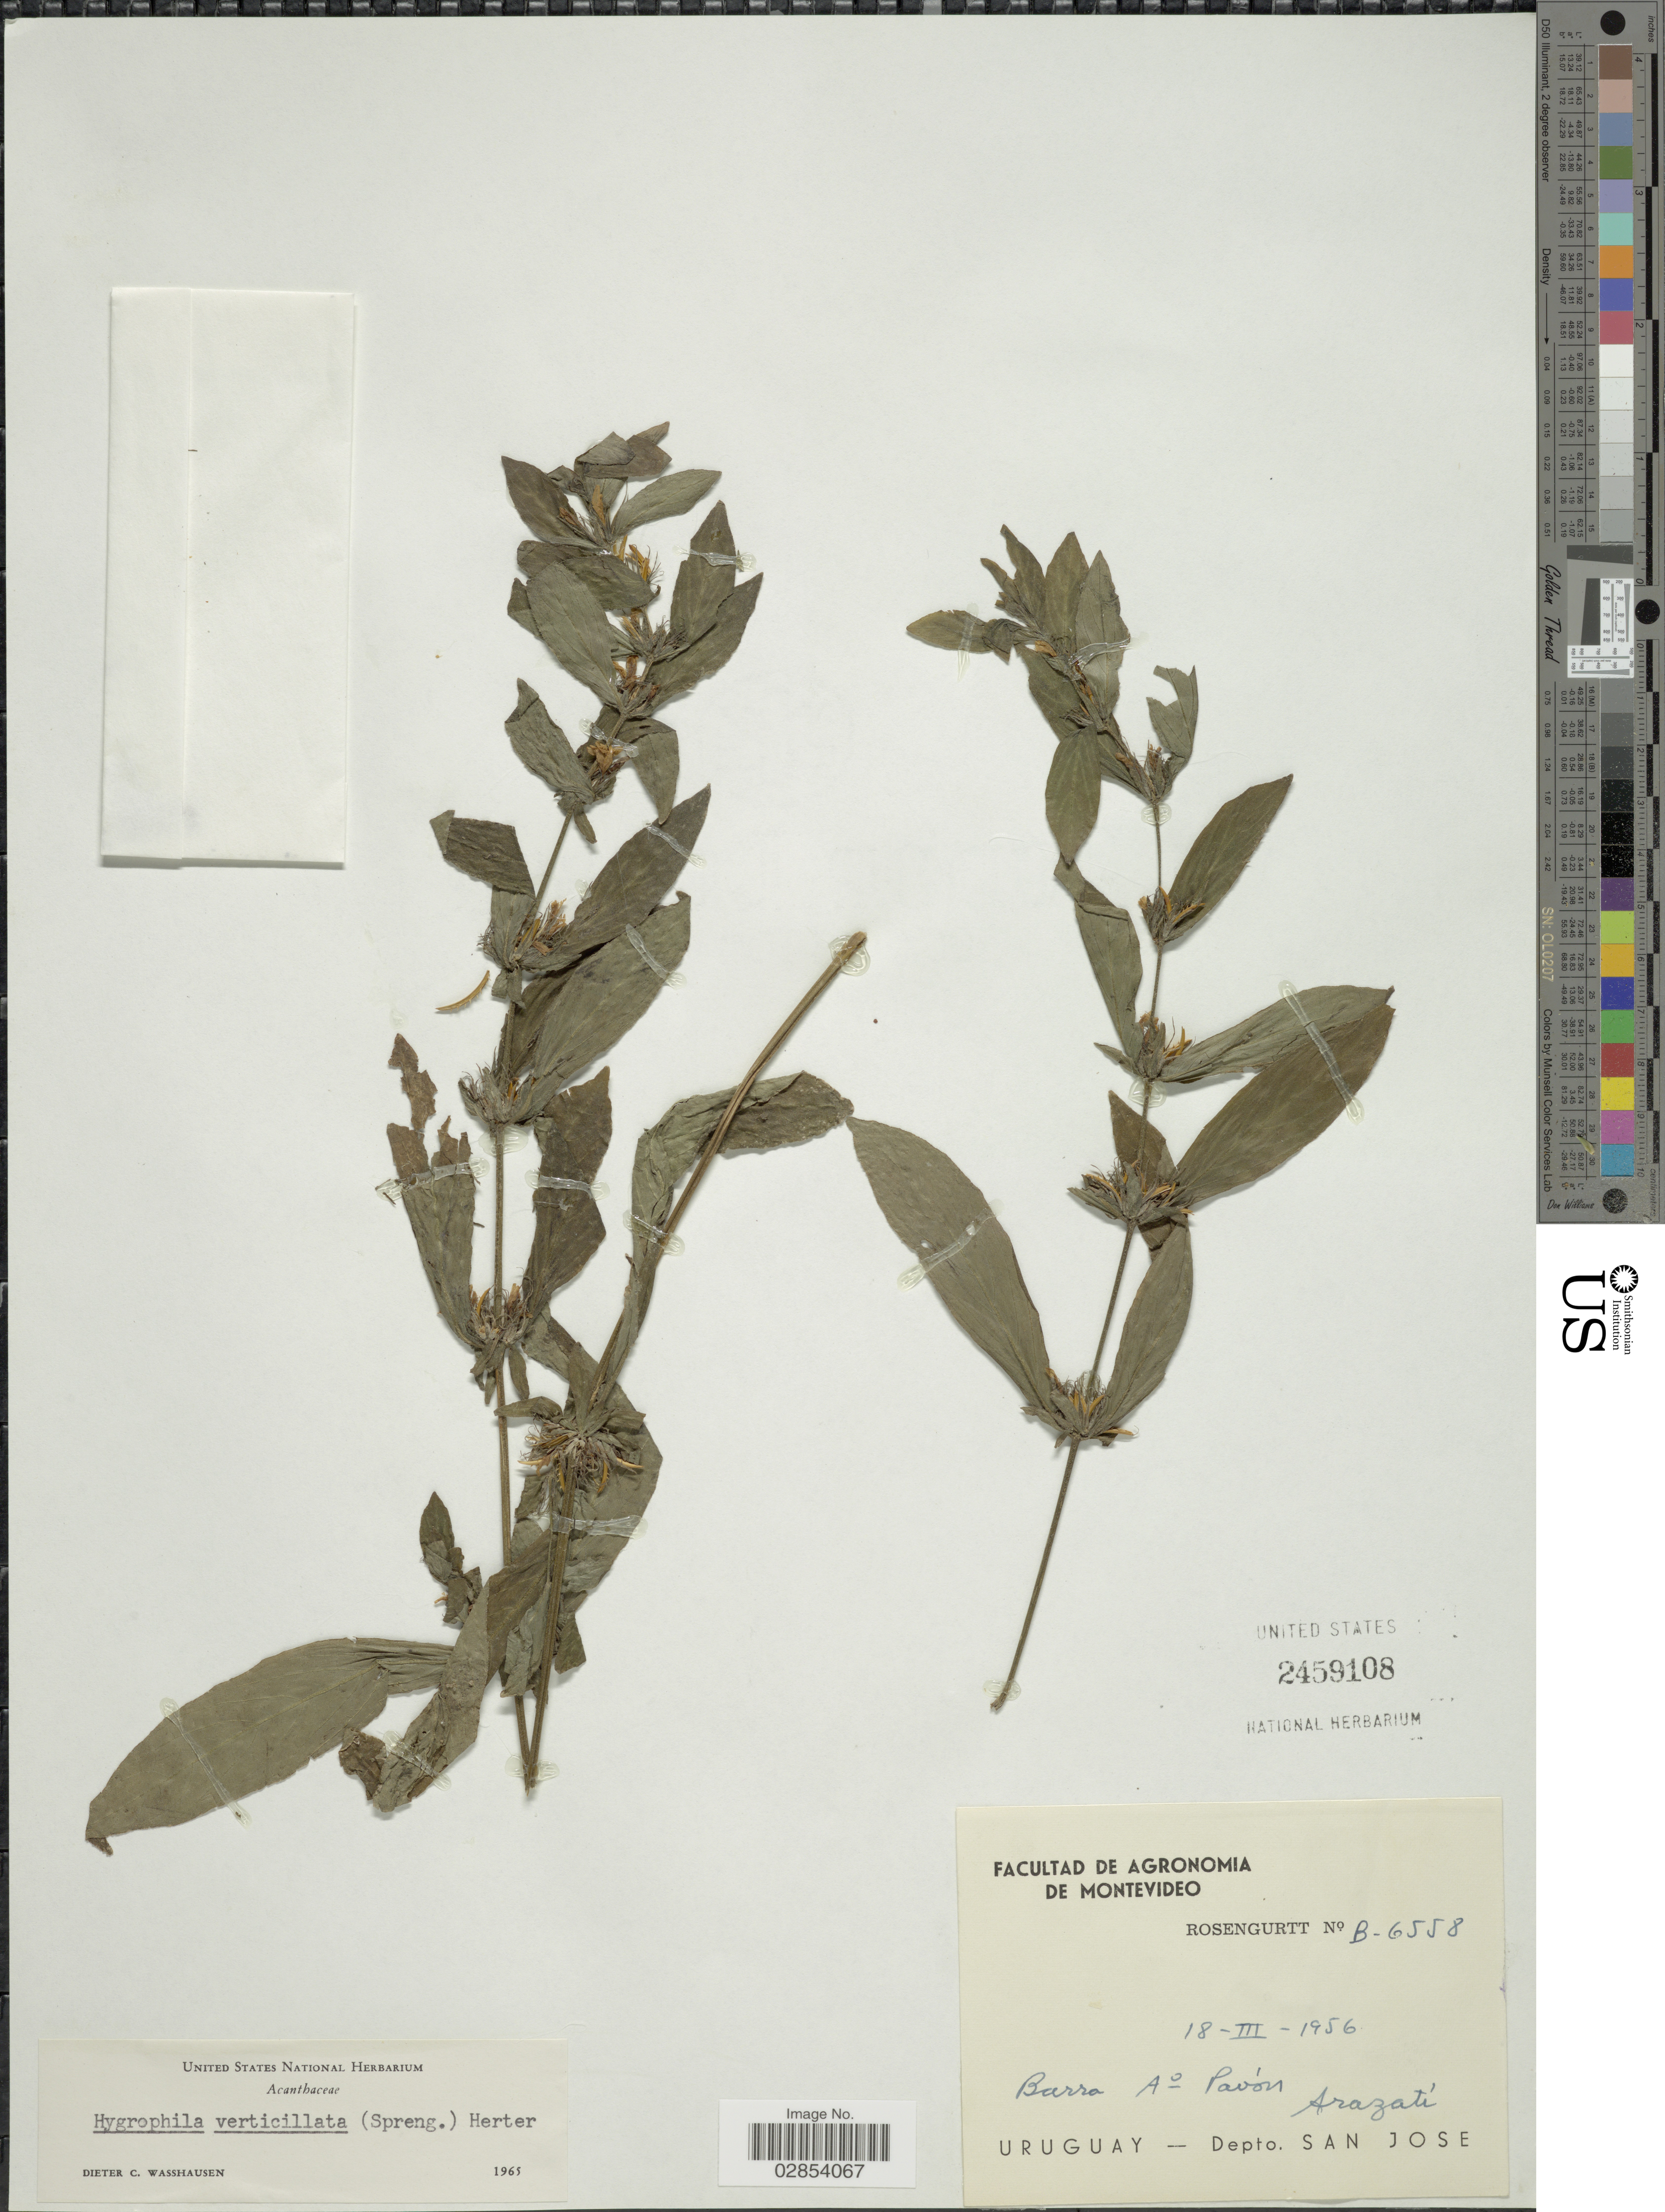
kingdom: Plantae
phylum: Tracheophyta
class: Magnoliopsida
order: Lamiales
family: Acanthaceae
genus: Hygrophila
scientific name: Hygrophila costata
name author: Nees & T. Nees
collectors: Rosengurtt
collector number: B-6558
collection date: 1956-03-18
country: Uruguay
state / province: San Jose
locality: Barra Aº Pavón Arazatí, Depto. San Jose.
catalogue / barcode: US 2459108